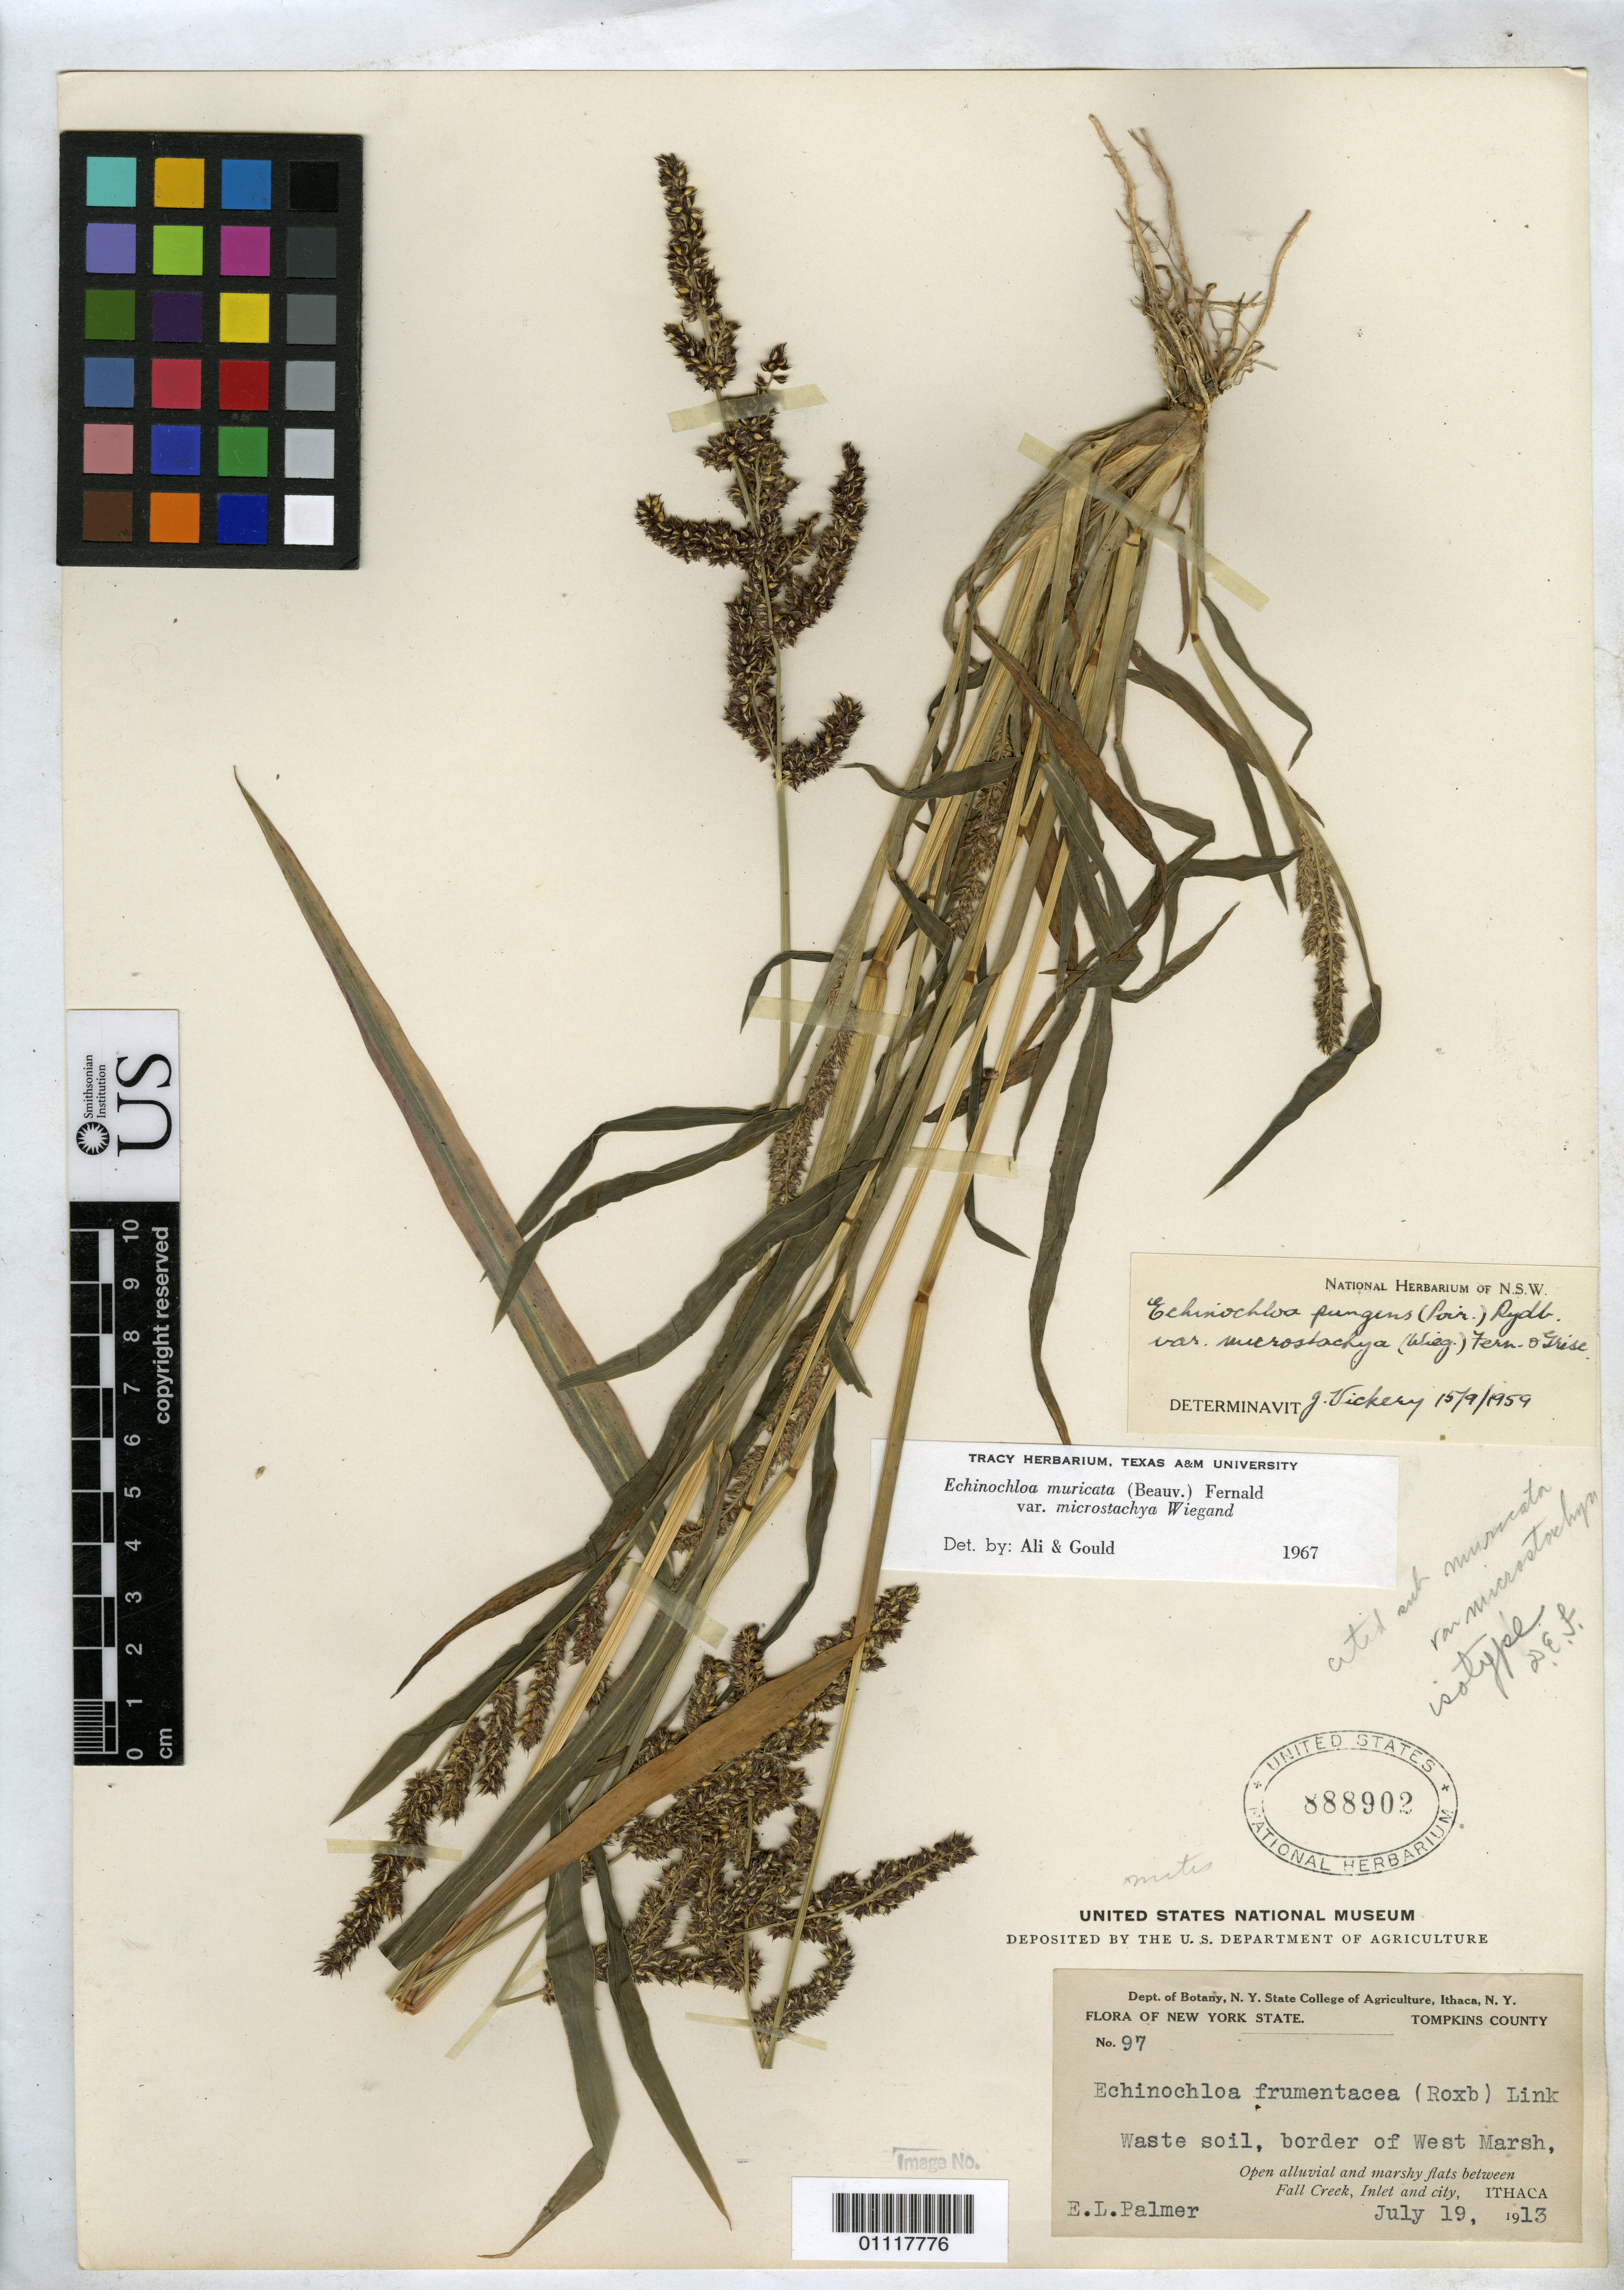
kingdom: Plantae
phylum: Tracheophyta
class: Liliopsida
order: Poales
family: Poaceae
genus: Echinochloa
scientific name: Echinochloa muricata var. microstachya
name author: Wiegand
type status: Isotype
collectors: L. E. Palmer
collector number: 97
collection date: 1913-07-19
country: United States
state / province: New York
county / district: Tompkins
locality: between Fall Creek, Inlet and city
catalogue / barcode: US 888902